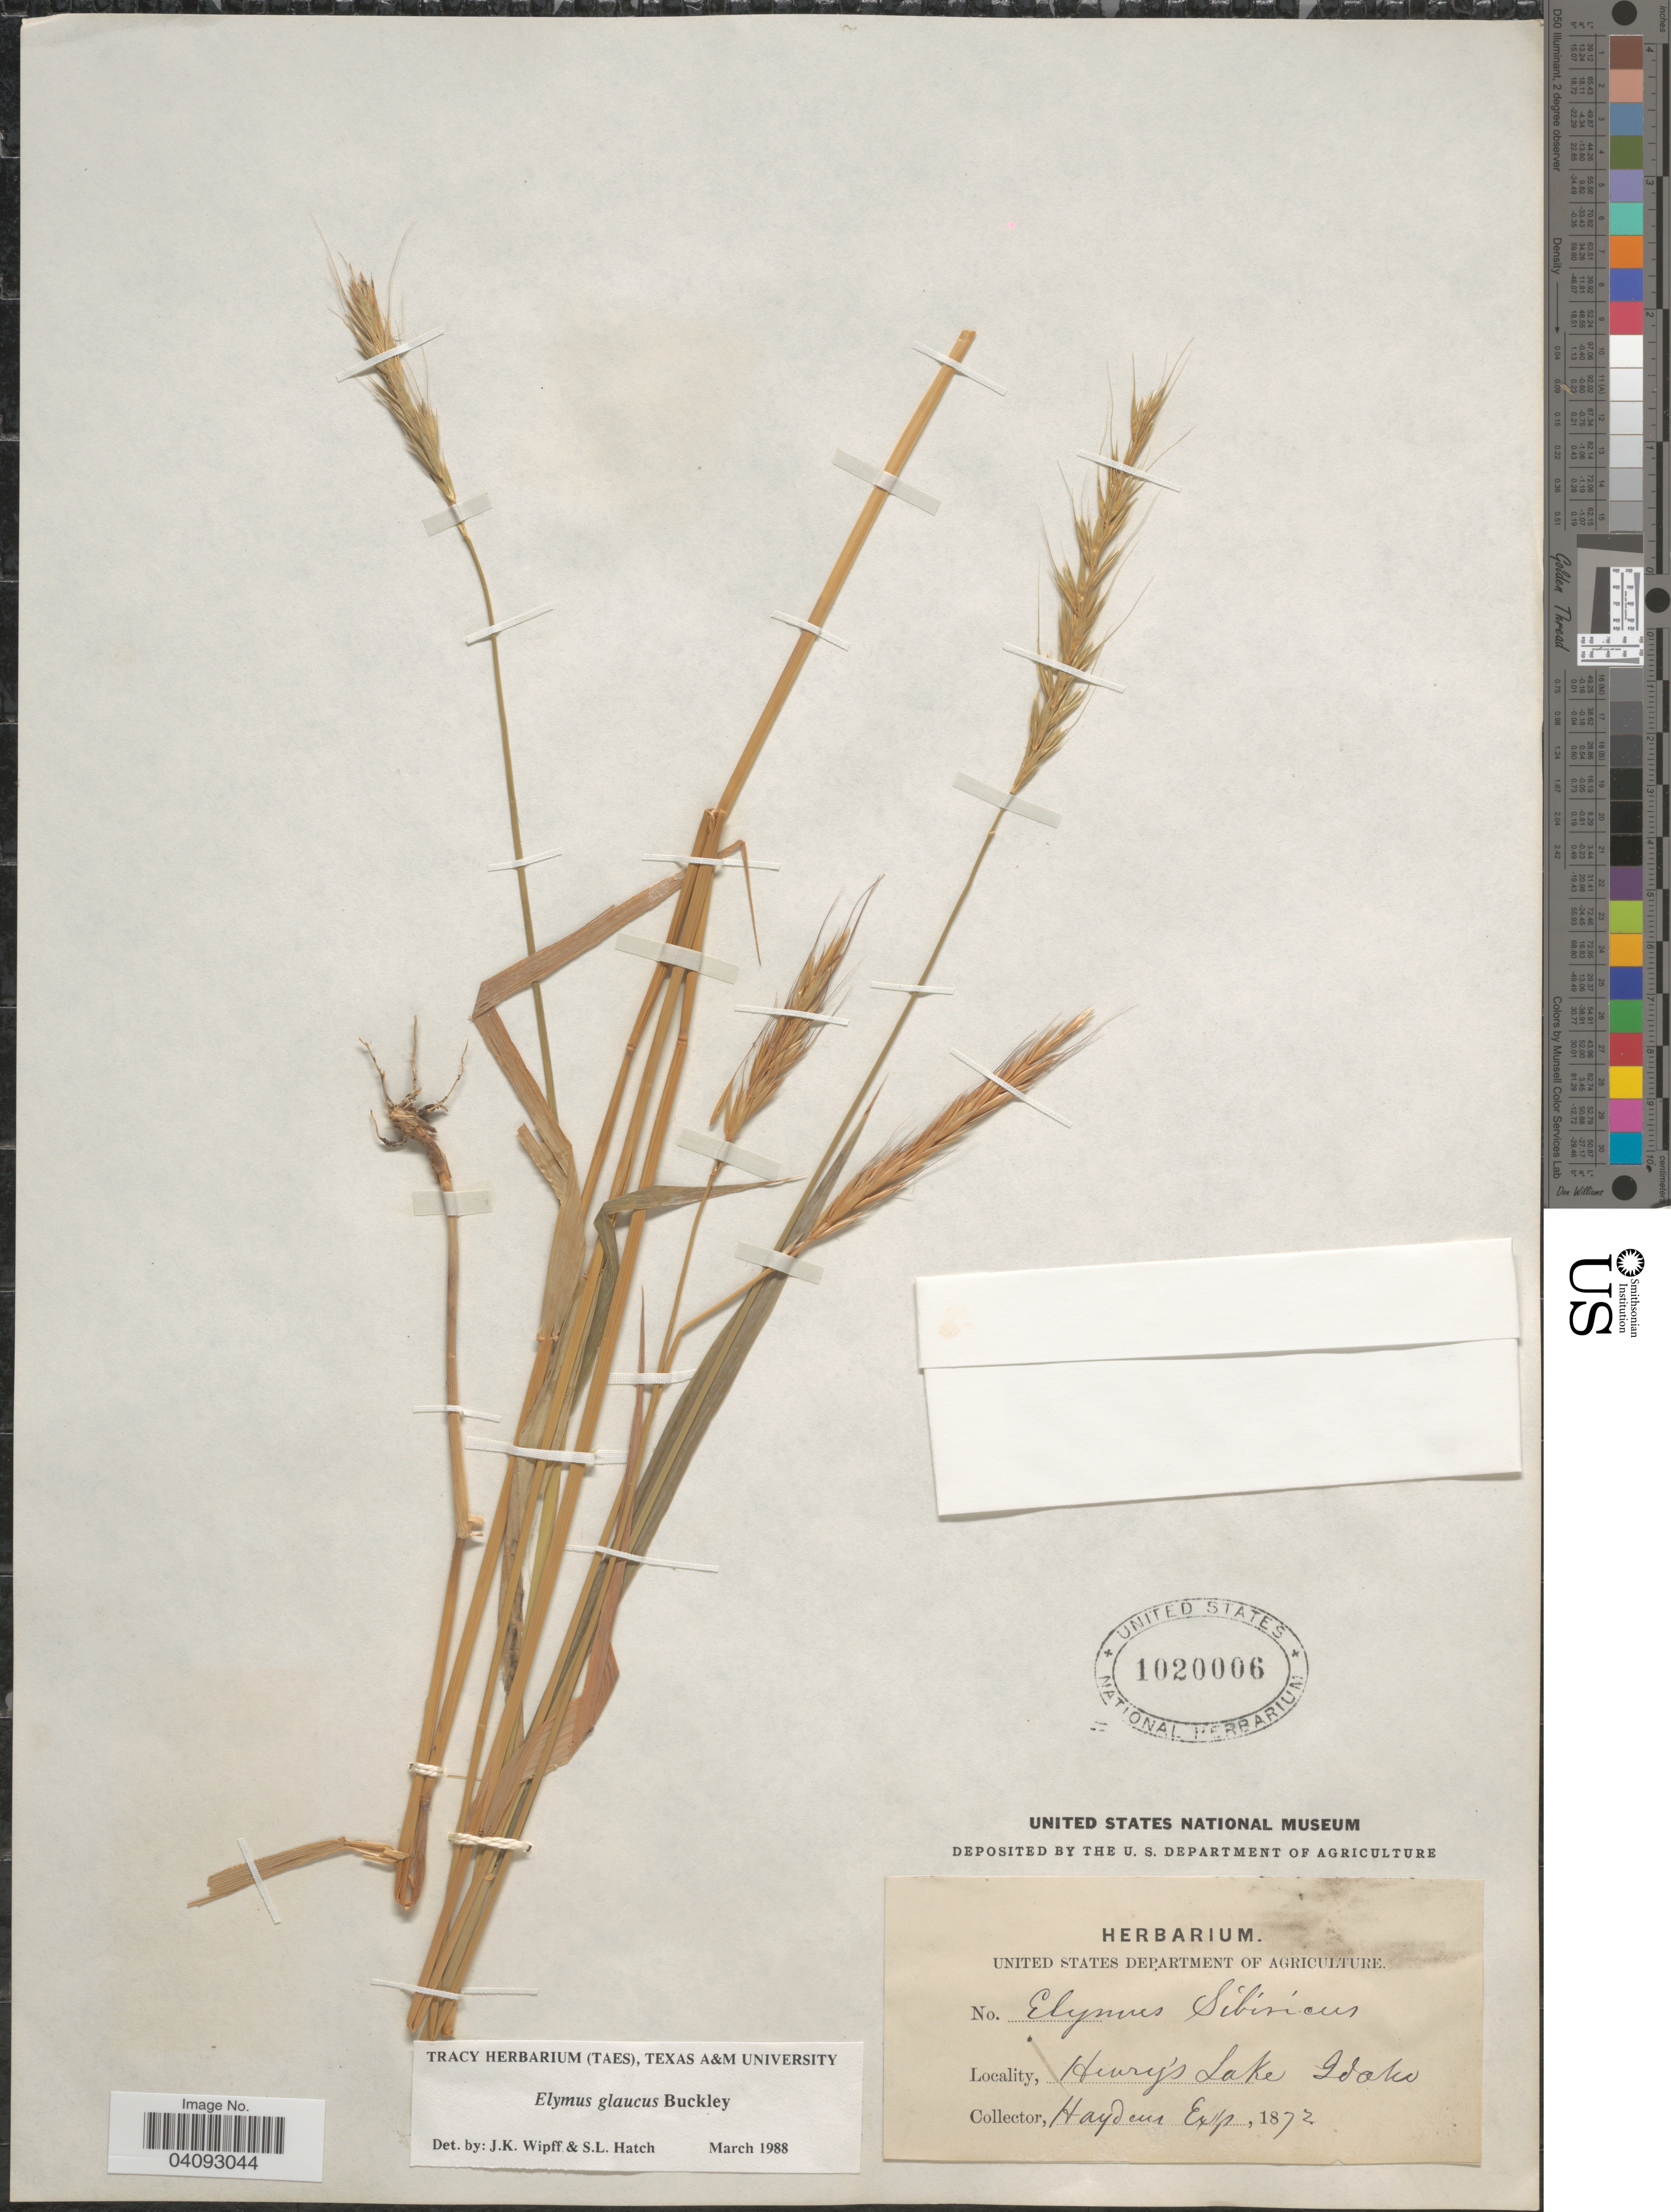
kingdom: Plantae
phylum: Tracheophyta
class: Liliopsida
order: Poales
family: Poaceae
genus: Elymus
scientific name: Elymus glaucus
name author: Buckley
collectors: Hayden's Exped.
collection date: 1872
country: United States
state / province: Idaho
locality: Henry's Lake.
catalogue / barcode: US 1020006